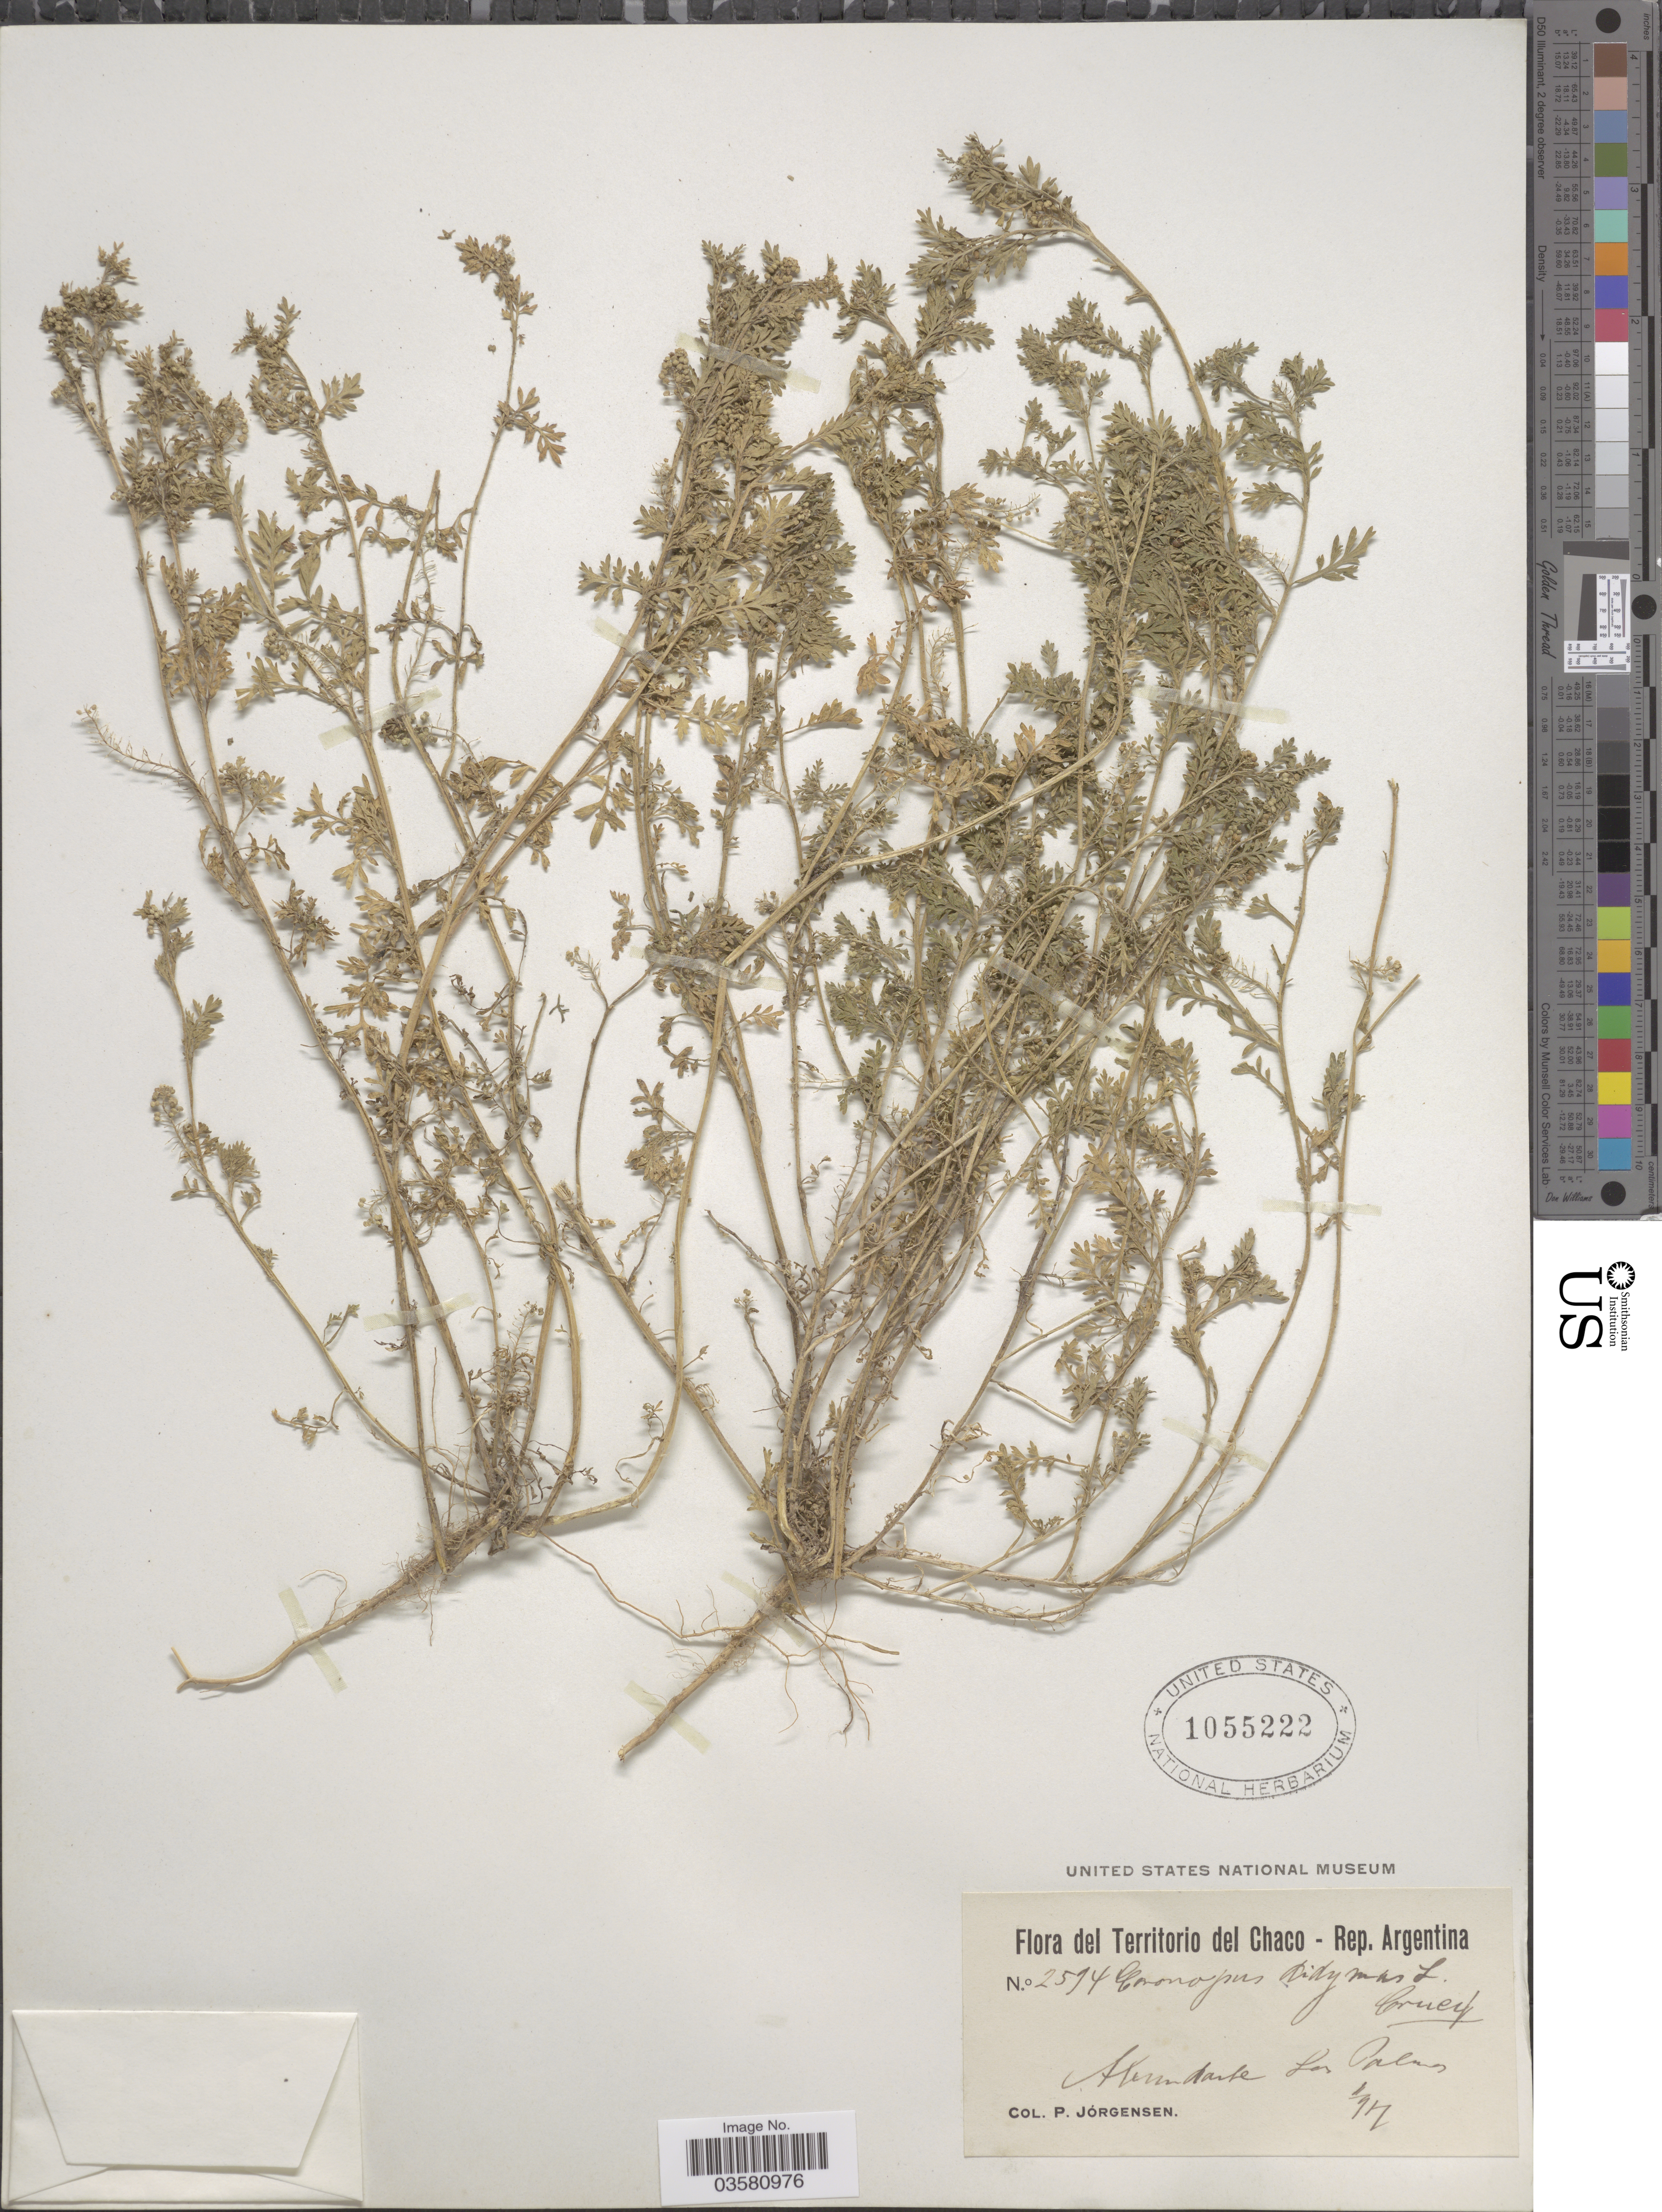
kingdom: Plantae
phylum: Tracheophyta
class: Magnoliopsida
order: Brassicales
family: Brassicaceae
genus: Lepidium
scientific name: Lepidium didymum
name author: L.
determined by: Strong, M. T., (US), Smithsonian Institution - National Museum of Natural History (UNITED STATES)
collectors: P. Jörgensen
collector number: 2594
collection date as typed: Transcribed d/m/y: 11/9/17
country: Argentina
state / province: Chaco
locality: Territorio del Chaco - Rep. Argentina. Abudante Los Palmas.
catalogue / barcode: US 1055222